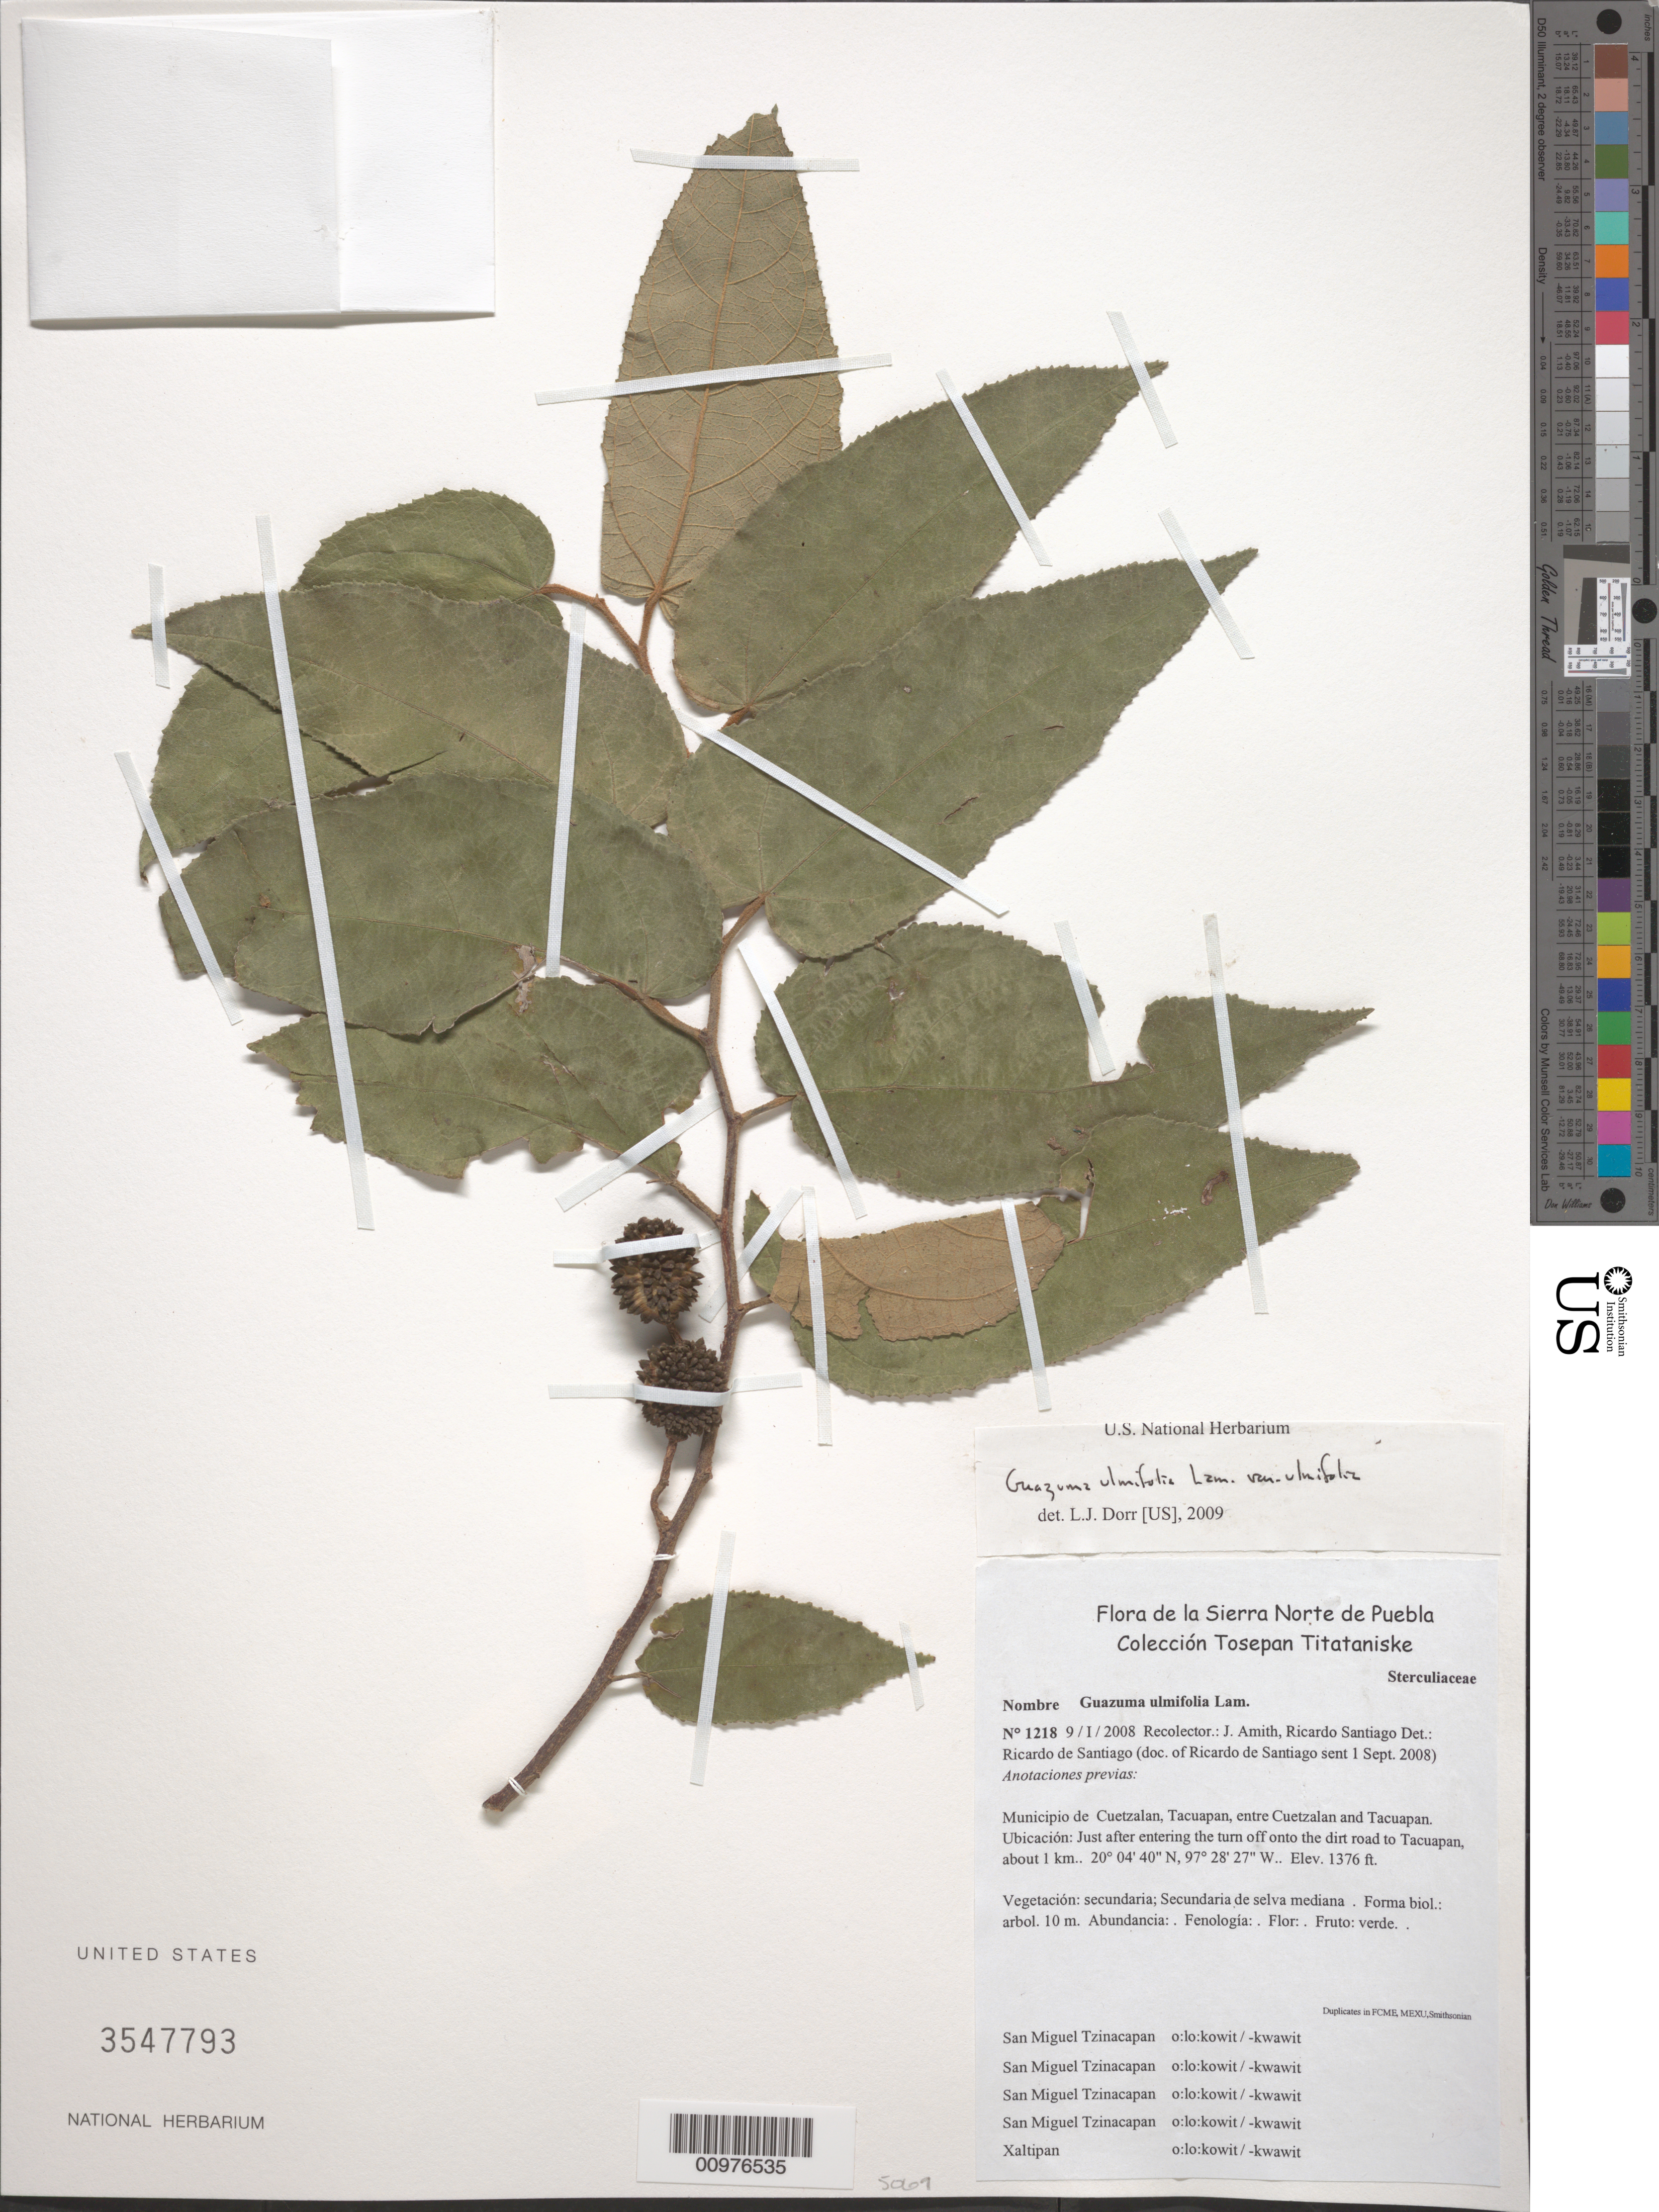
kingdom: Plantae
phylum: Tracheophyta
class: Magnoliopsida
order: Malvales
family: Malvaceae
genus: Guazuma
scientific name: Guazuma ulmifolia var. ulmifolia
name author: Lam.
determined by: Dorr, L. J., (BOT), Smithsonian Institution - National Museum of Natural History (UNITED STATES)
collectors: J. D. Amith & R. Santiago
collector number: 1218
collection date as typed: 09 Jan 2008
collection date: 2008-01-09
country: Mexico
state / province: Puebla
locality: Mun. de Cuetzalan, Tacuapan, entre Cuetzalan and Tacuapan.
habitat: Secundaria de selva mediana.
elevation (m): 419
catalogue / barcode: US 3547793